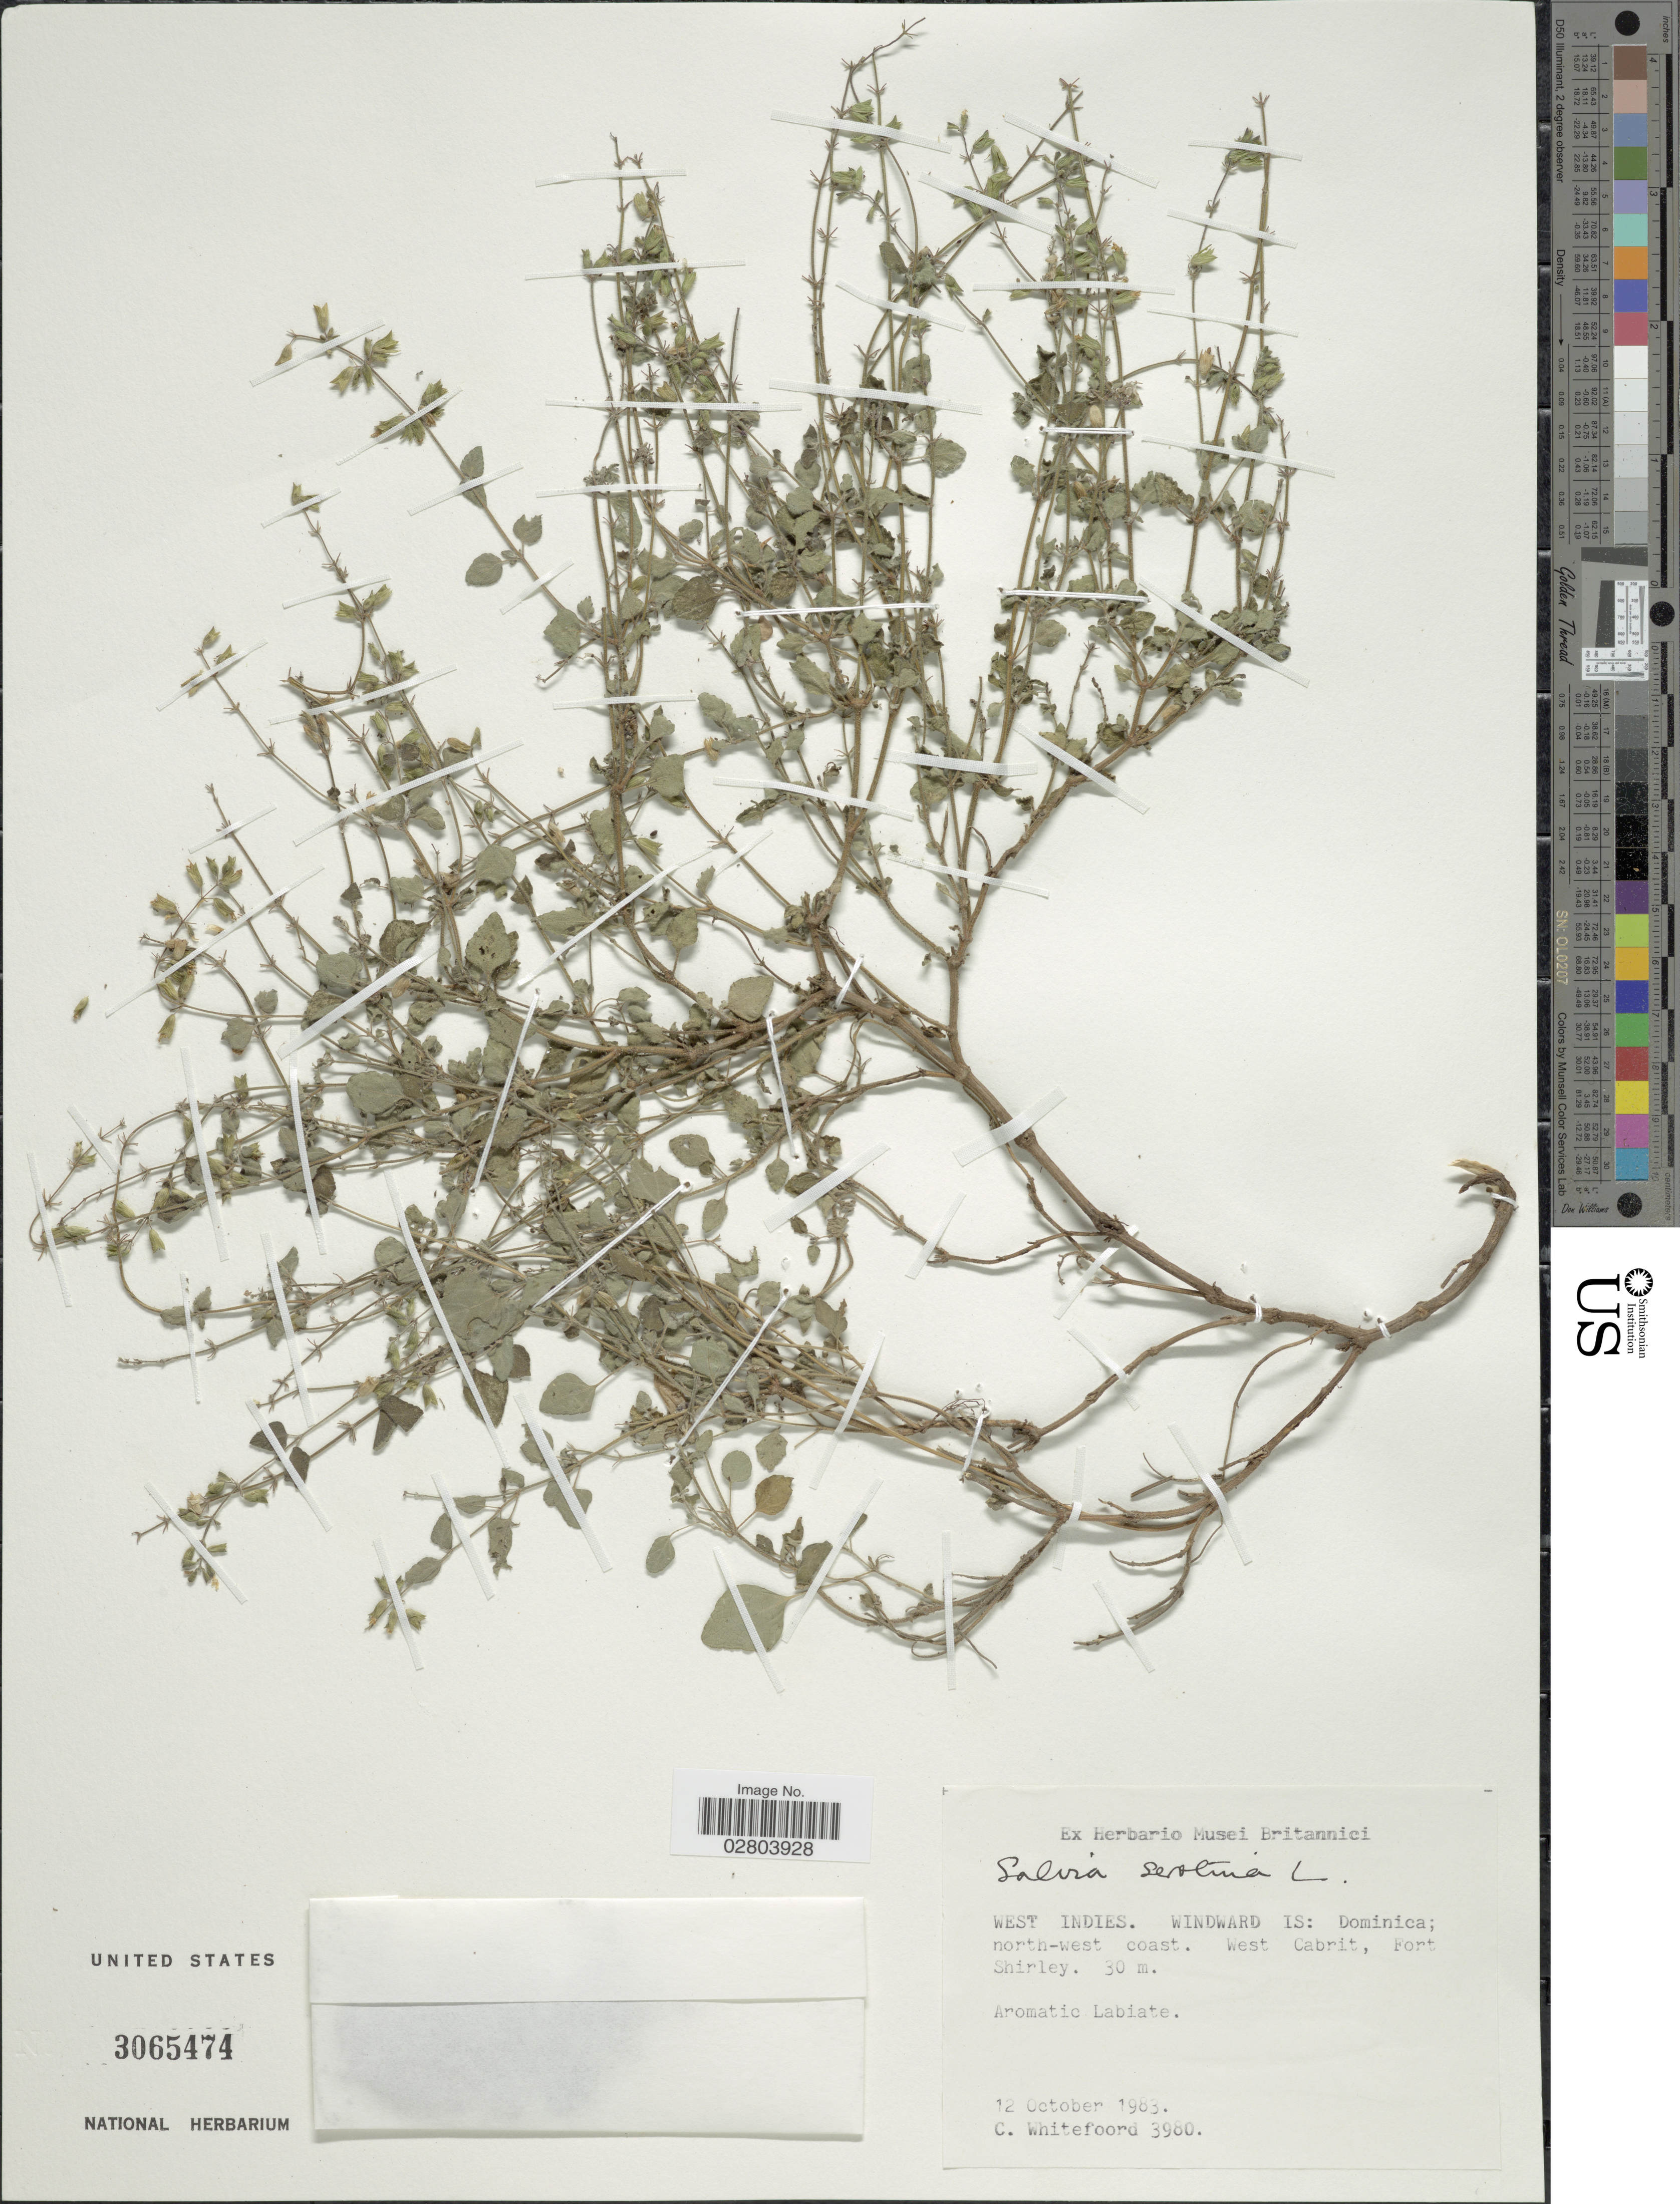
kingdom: Plantae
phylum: Tracheophyta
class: Magnoliopsida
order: Lamiales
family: Lamiaceae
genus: Salvia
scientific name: Salvia serotina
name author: L.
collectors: C. Whitefoord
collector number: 3980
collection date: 1983-10-12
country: Dominica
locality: West Indies. Windward IS: north-west coast. West Cabrit. Fort Shirley.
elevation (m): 30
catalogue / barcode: US 3065474